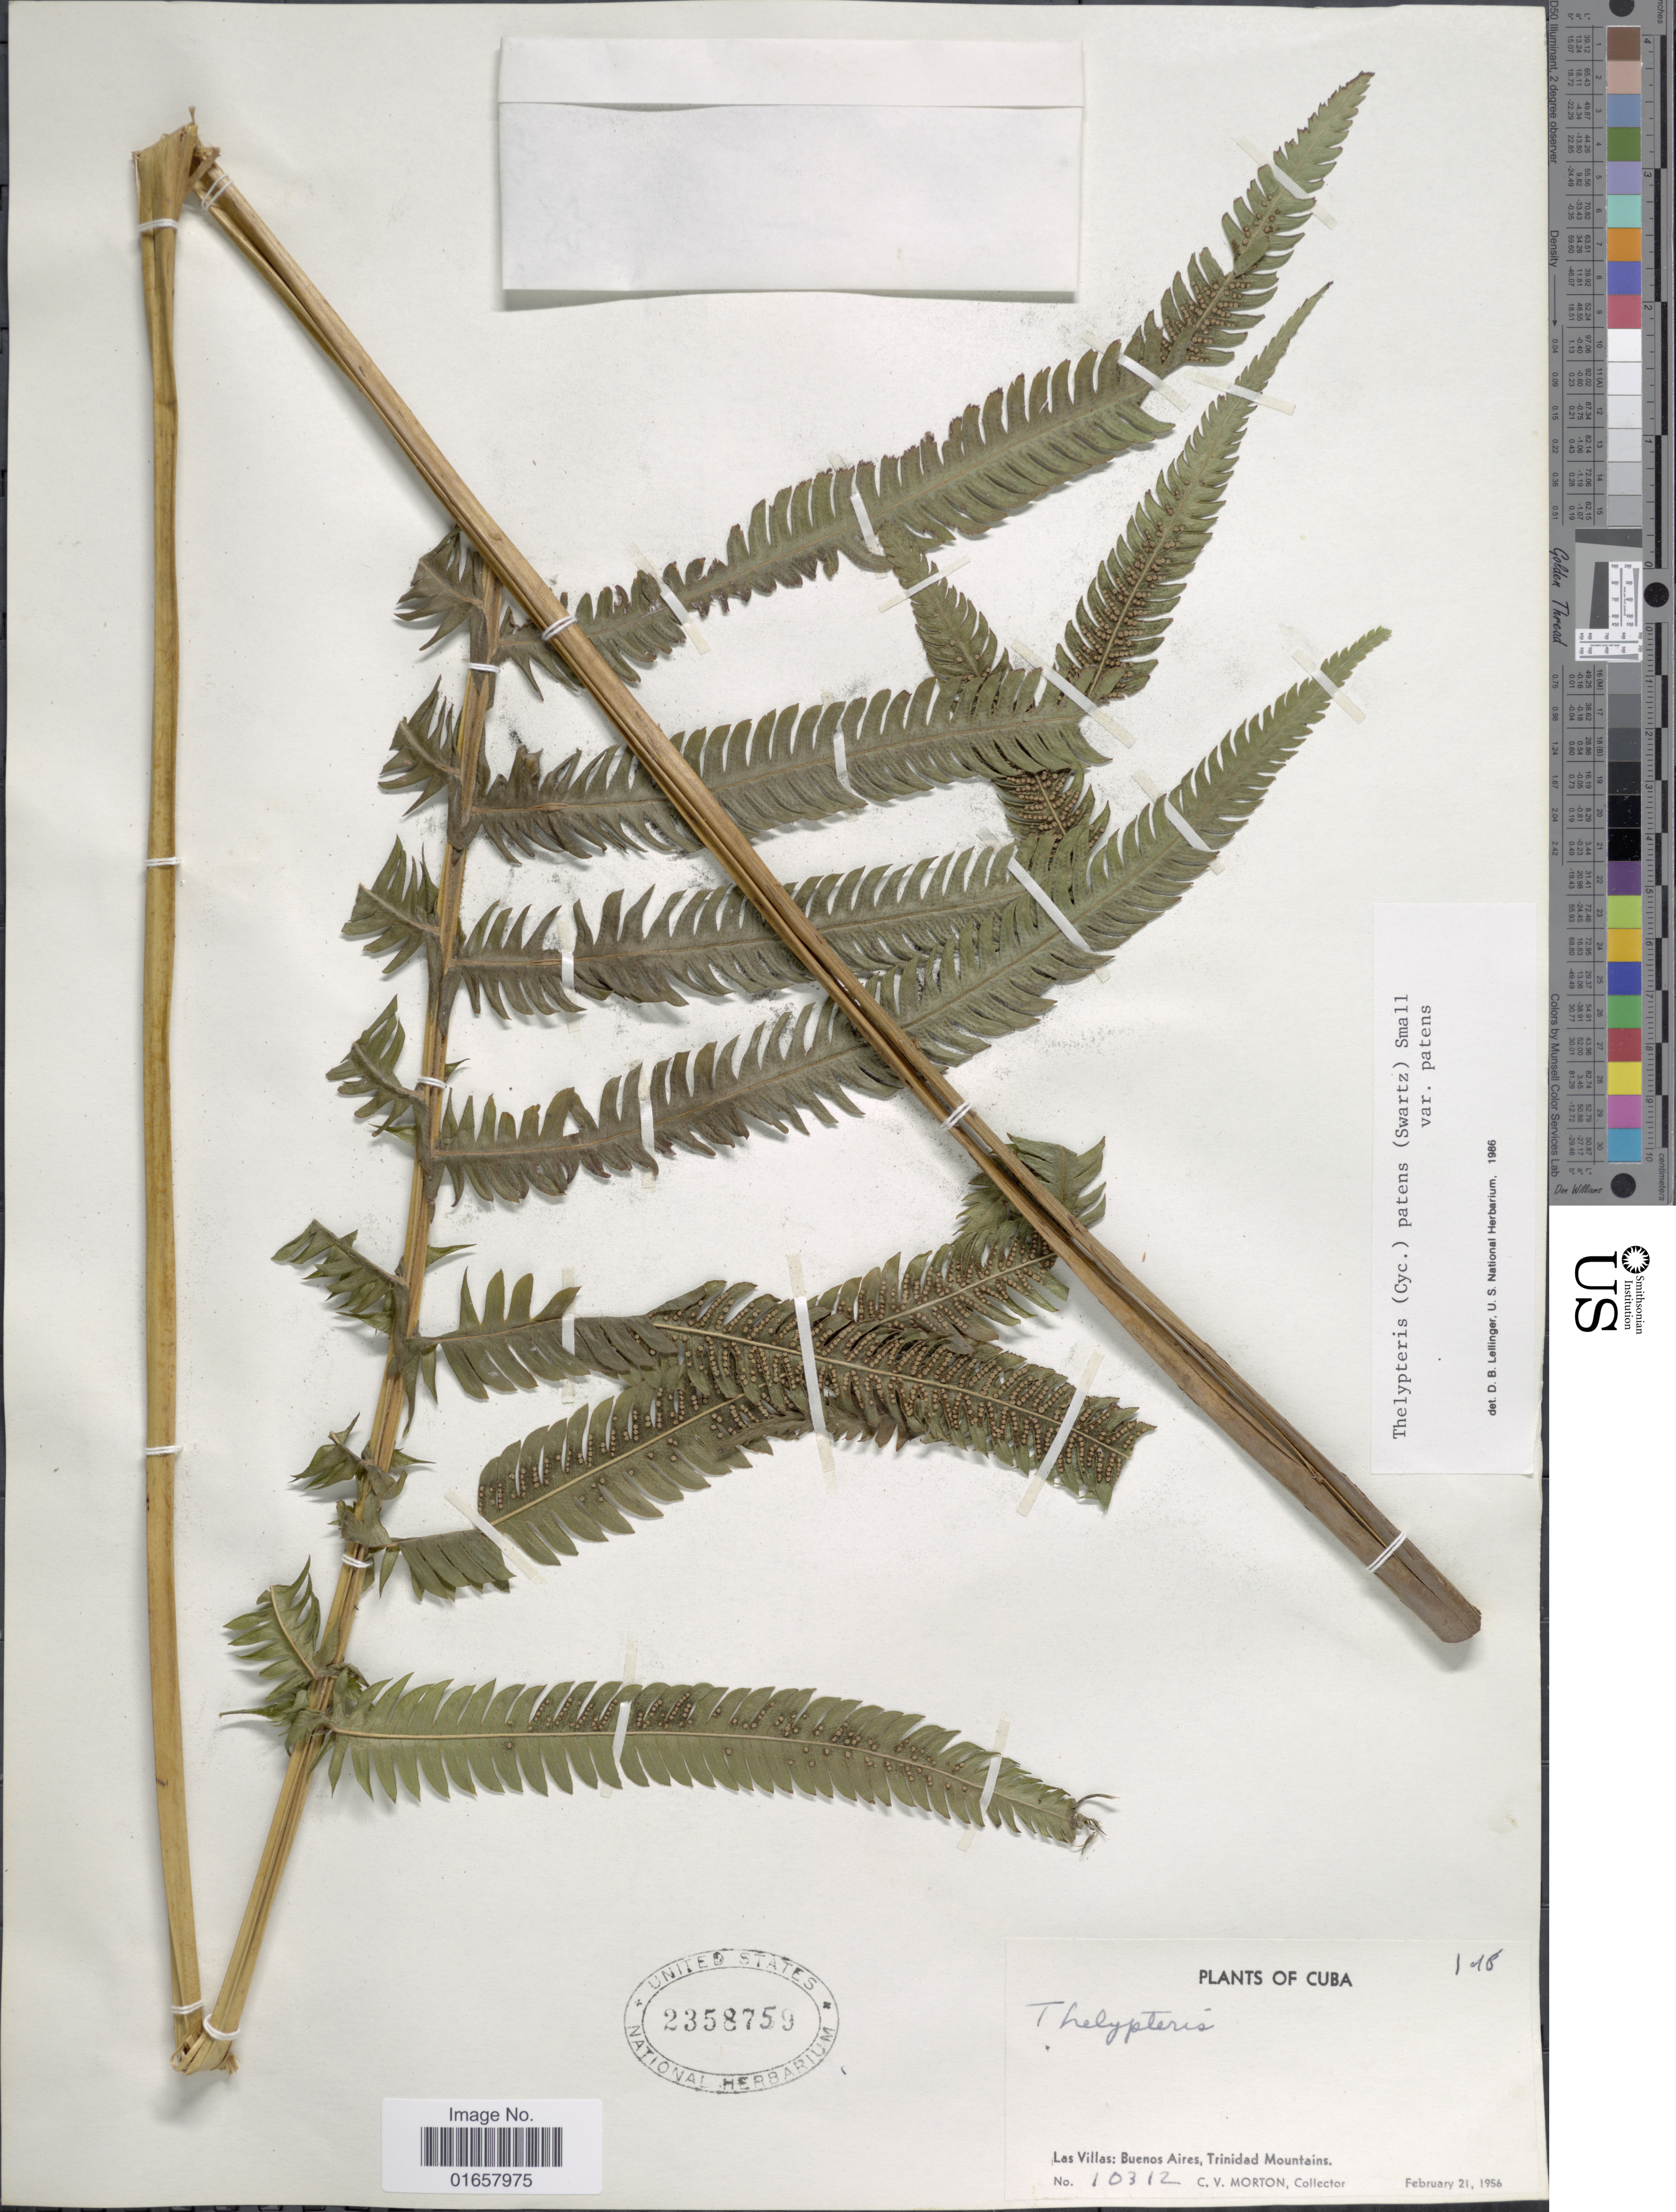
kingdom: Plantae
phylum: Tracheophyta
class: Polypodiopsida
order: Polypodiales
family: Thelypteridaceae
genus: Christella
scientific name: Christella patens var. patens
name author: (Sw.) Holttum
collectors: C. V. Morton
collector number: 10312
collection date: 1956-02-21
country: Cuba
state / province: Las Villas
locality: Cuba, Las Villas: Buenos Aires, Trinidad Mountains.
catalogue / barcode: US 2358759